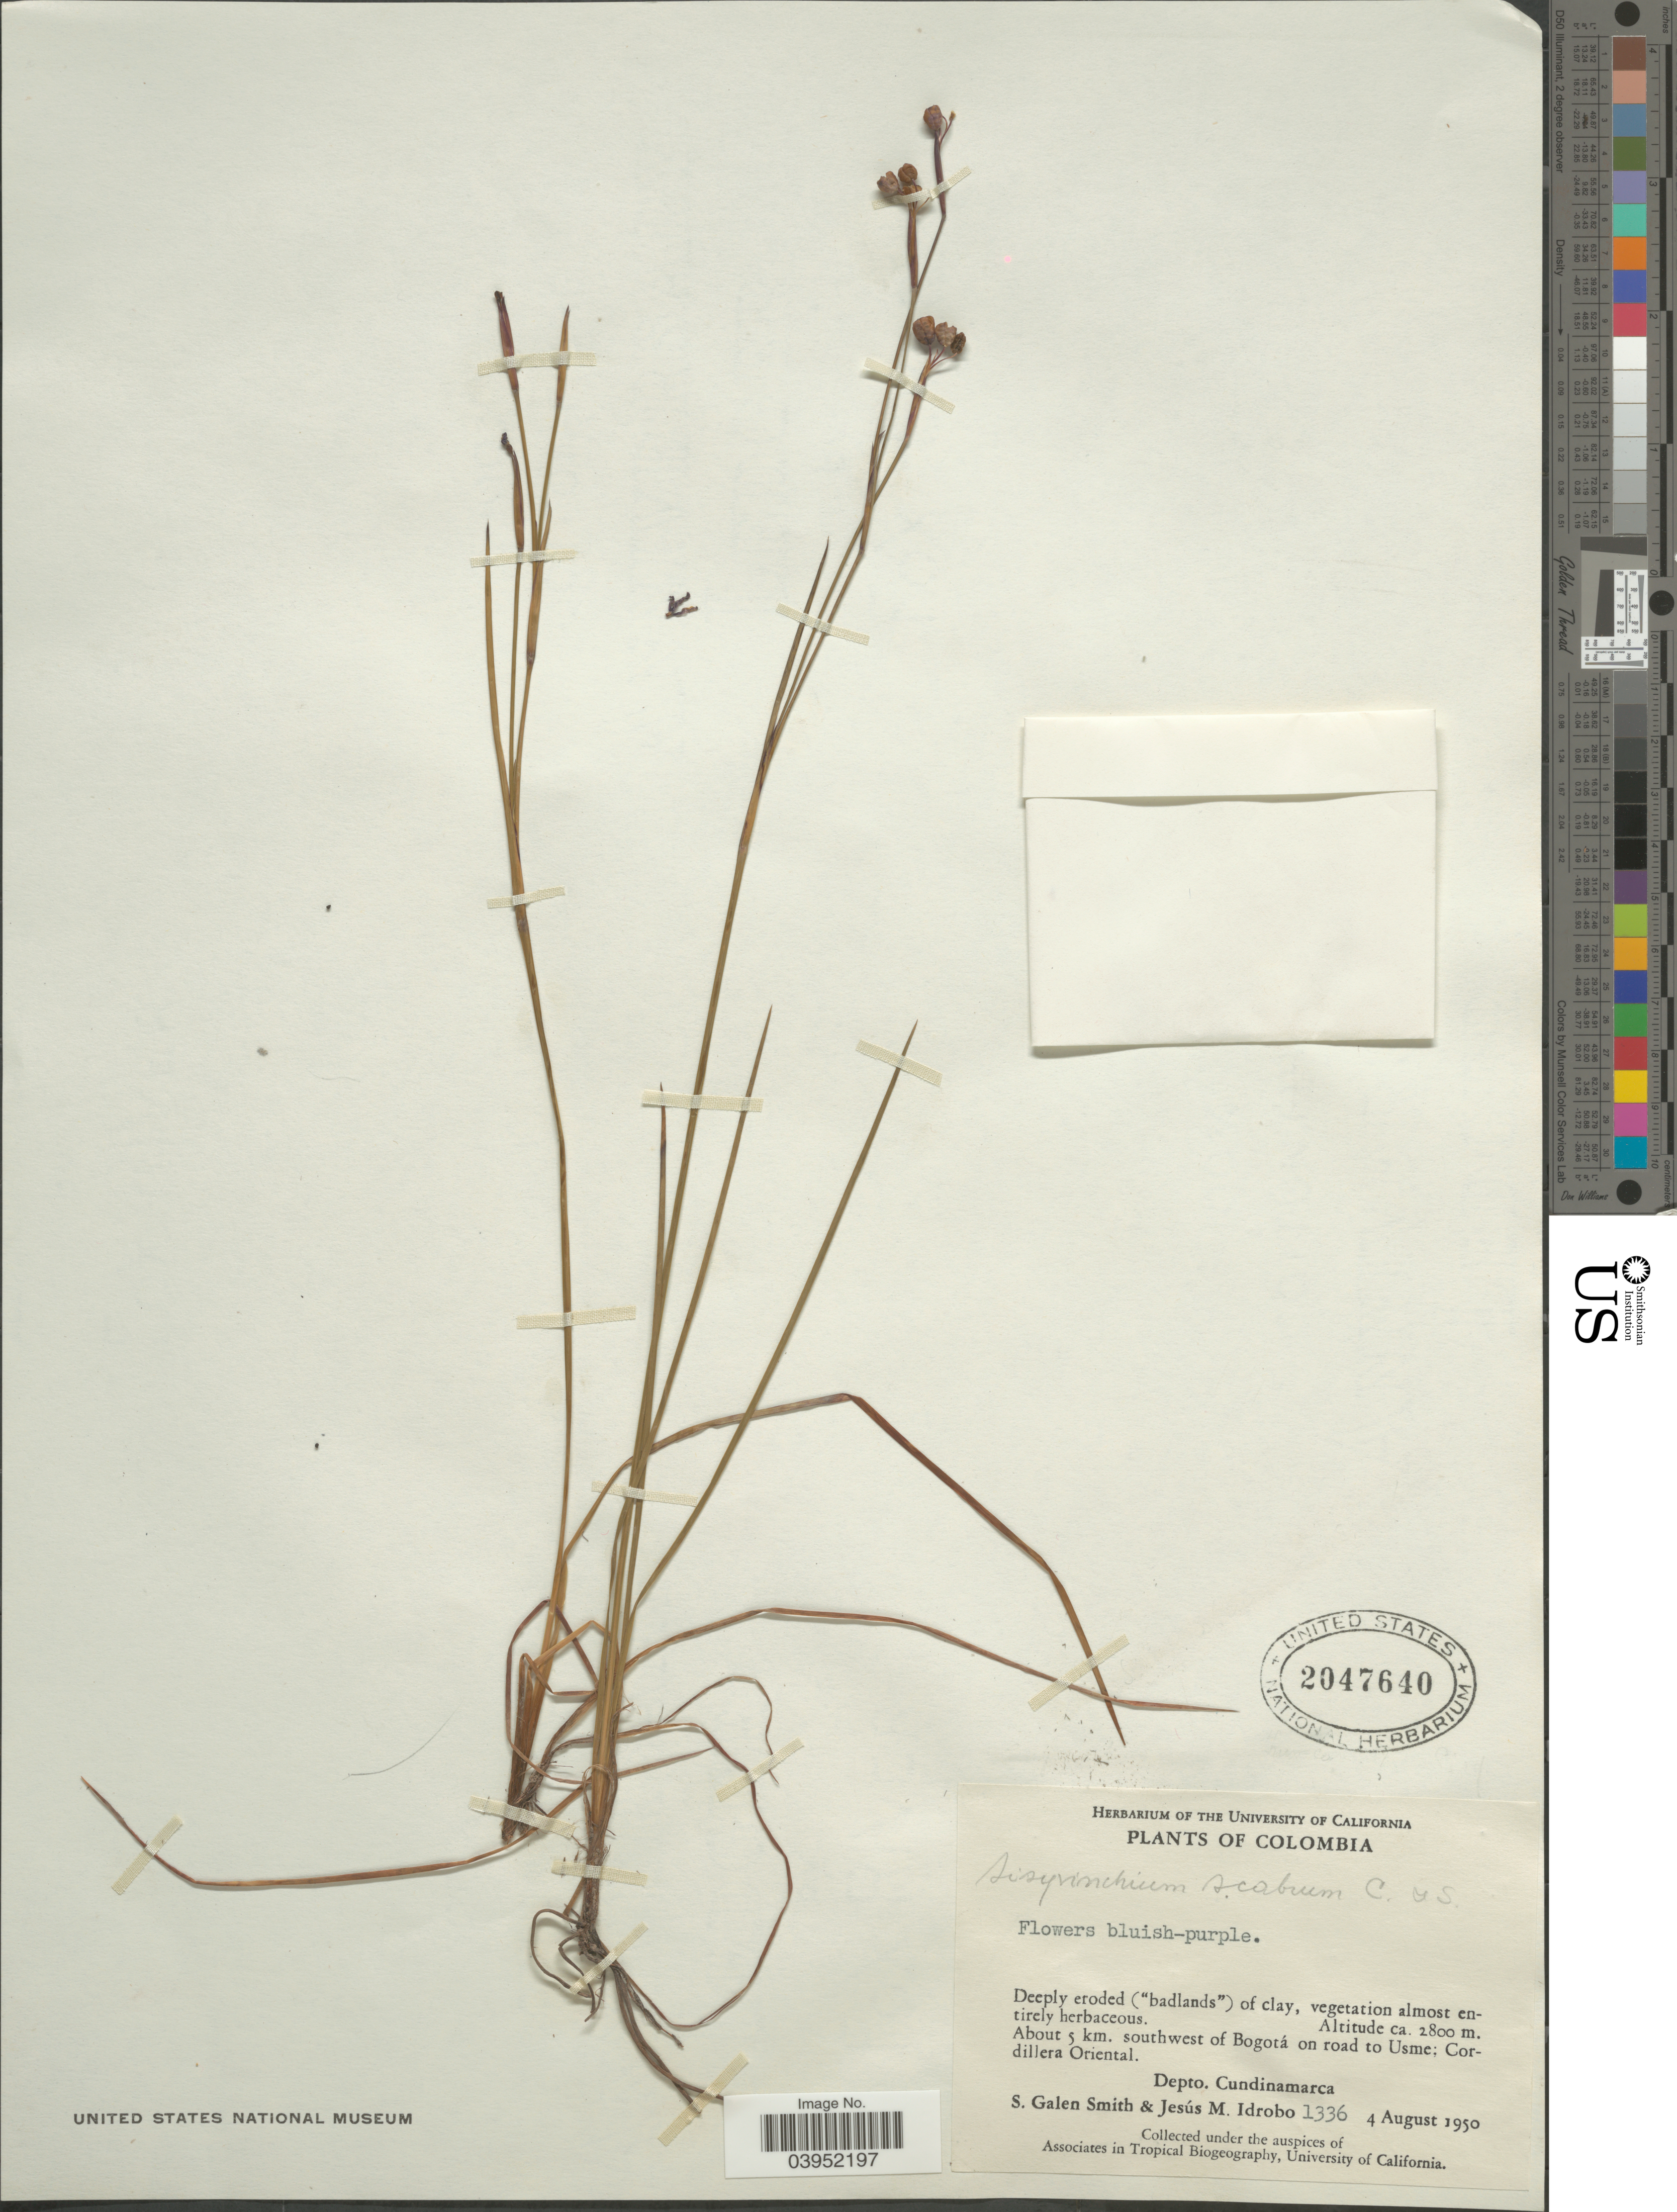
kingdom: Plantae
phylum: Tracheophyta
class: Liliopsida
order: Asparagales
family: Iridaceae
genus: Sisyrinchium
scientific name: Sisyrinchium micranthum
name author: Cav.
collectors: S. G. Smith & J. M. Idrobo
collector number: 1336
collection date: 1950-08-04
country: Colombia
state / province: Cundinamarca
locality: About 5 km. southwest of Bogotá on road to Usme; Cordillera Oriental. Depto. Cundinamarca.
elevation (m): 2800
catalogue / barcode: US 2047640